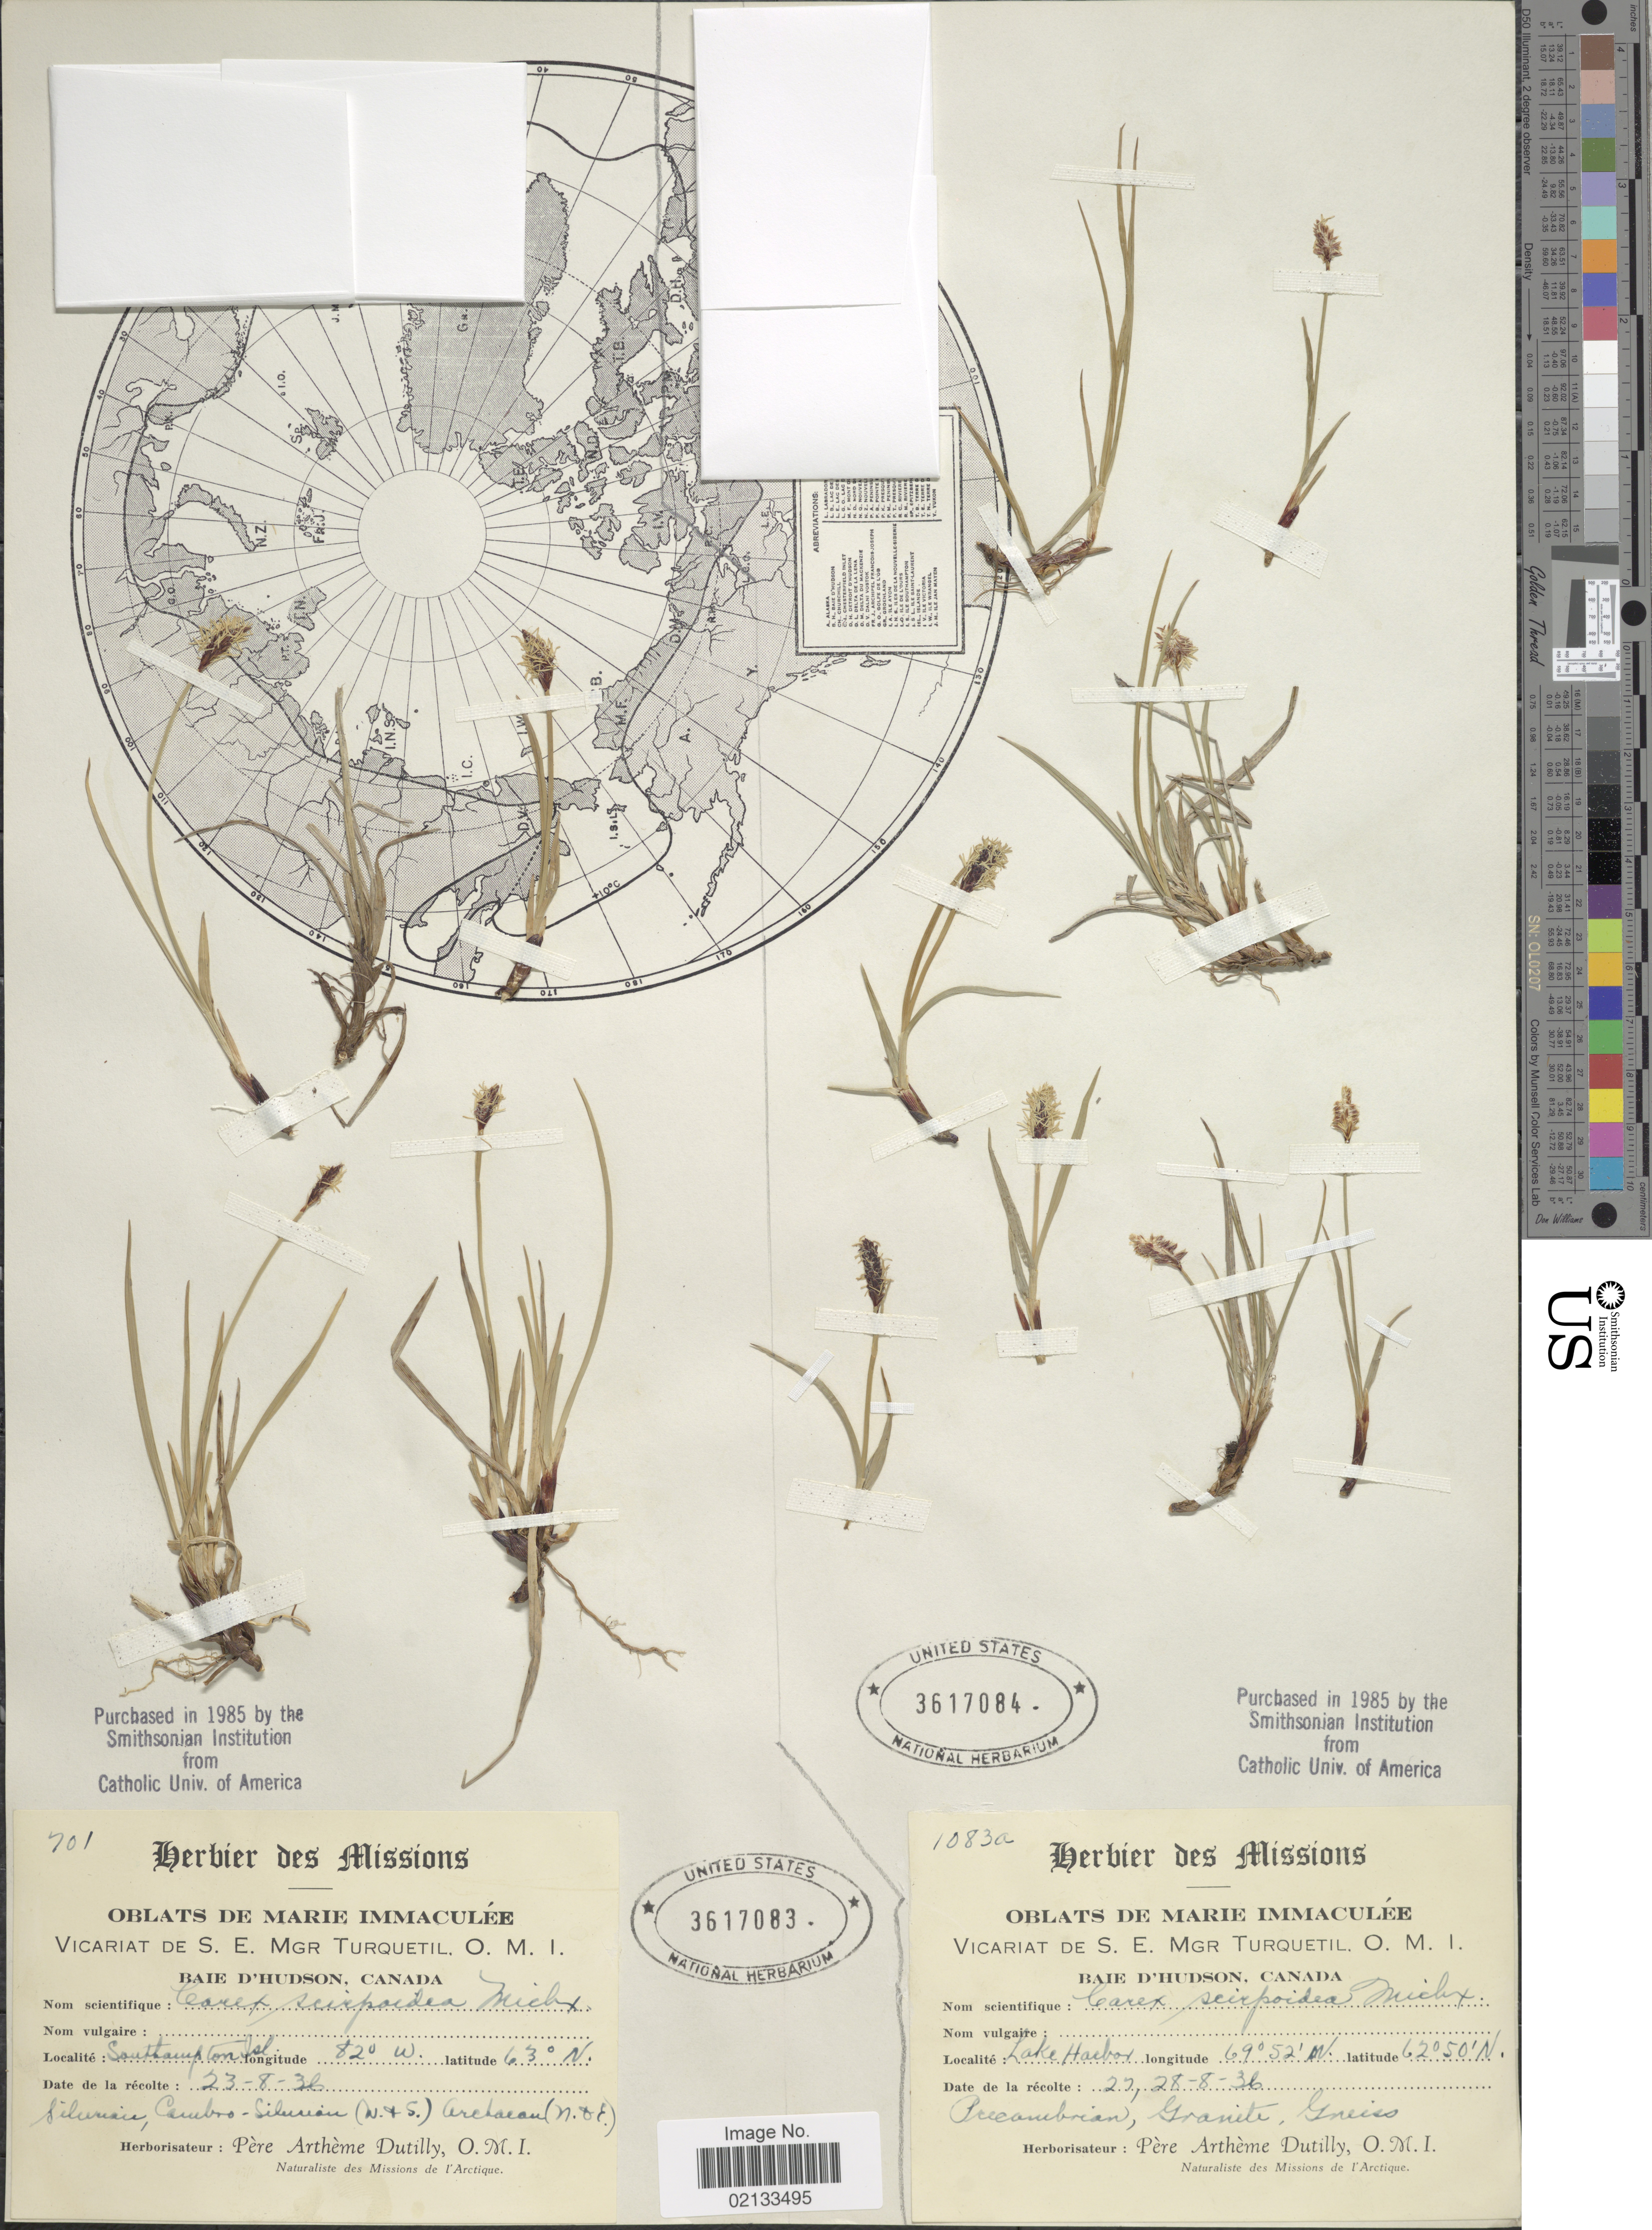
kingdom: Plantae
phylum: Tracheophyta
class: Liliopsida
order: Poales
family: Cyperaceae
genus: Carex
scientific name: Carex scirpoidea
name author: Michx.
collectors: A. Dutilly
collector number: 1083a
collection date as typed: Transcribed d/m/y: 27/8/36 to 28/8/36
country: Canada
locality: Baie d'Hudson, Lake Harbor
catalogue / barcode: US 3617084-2